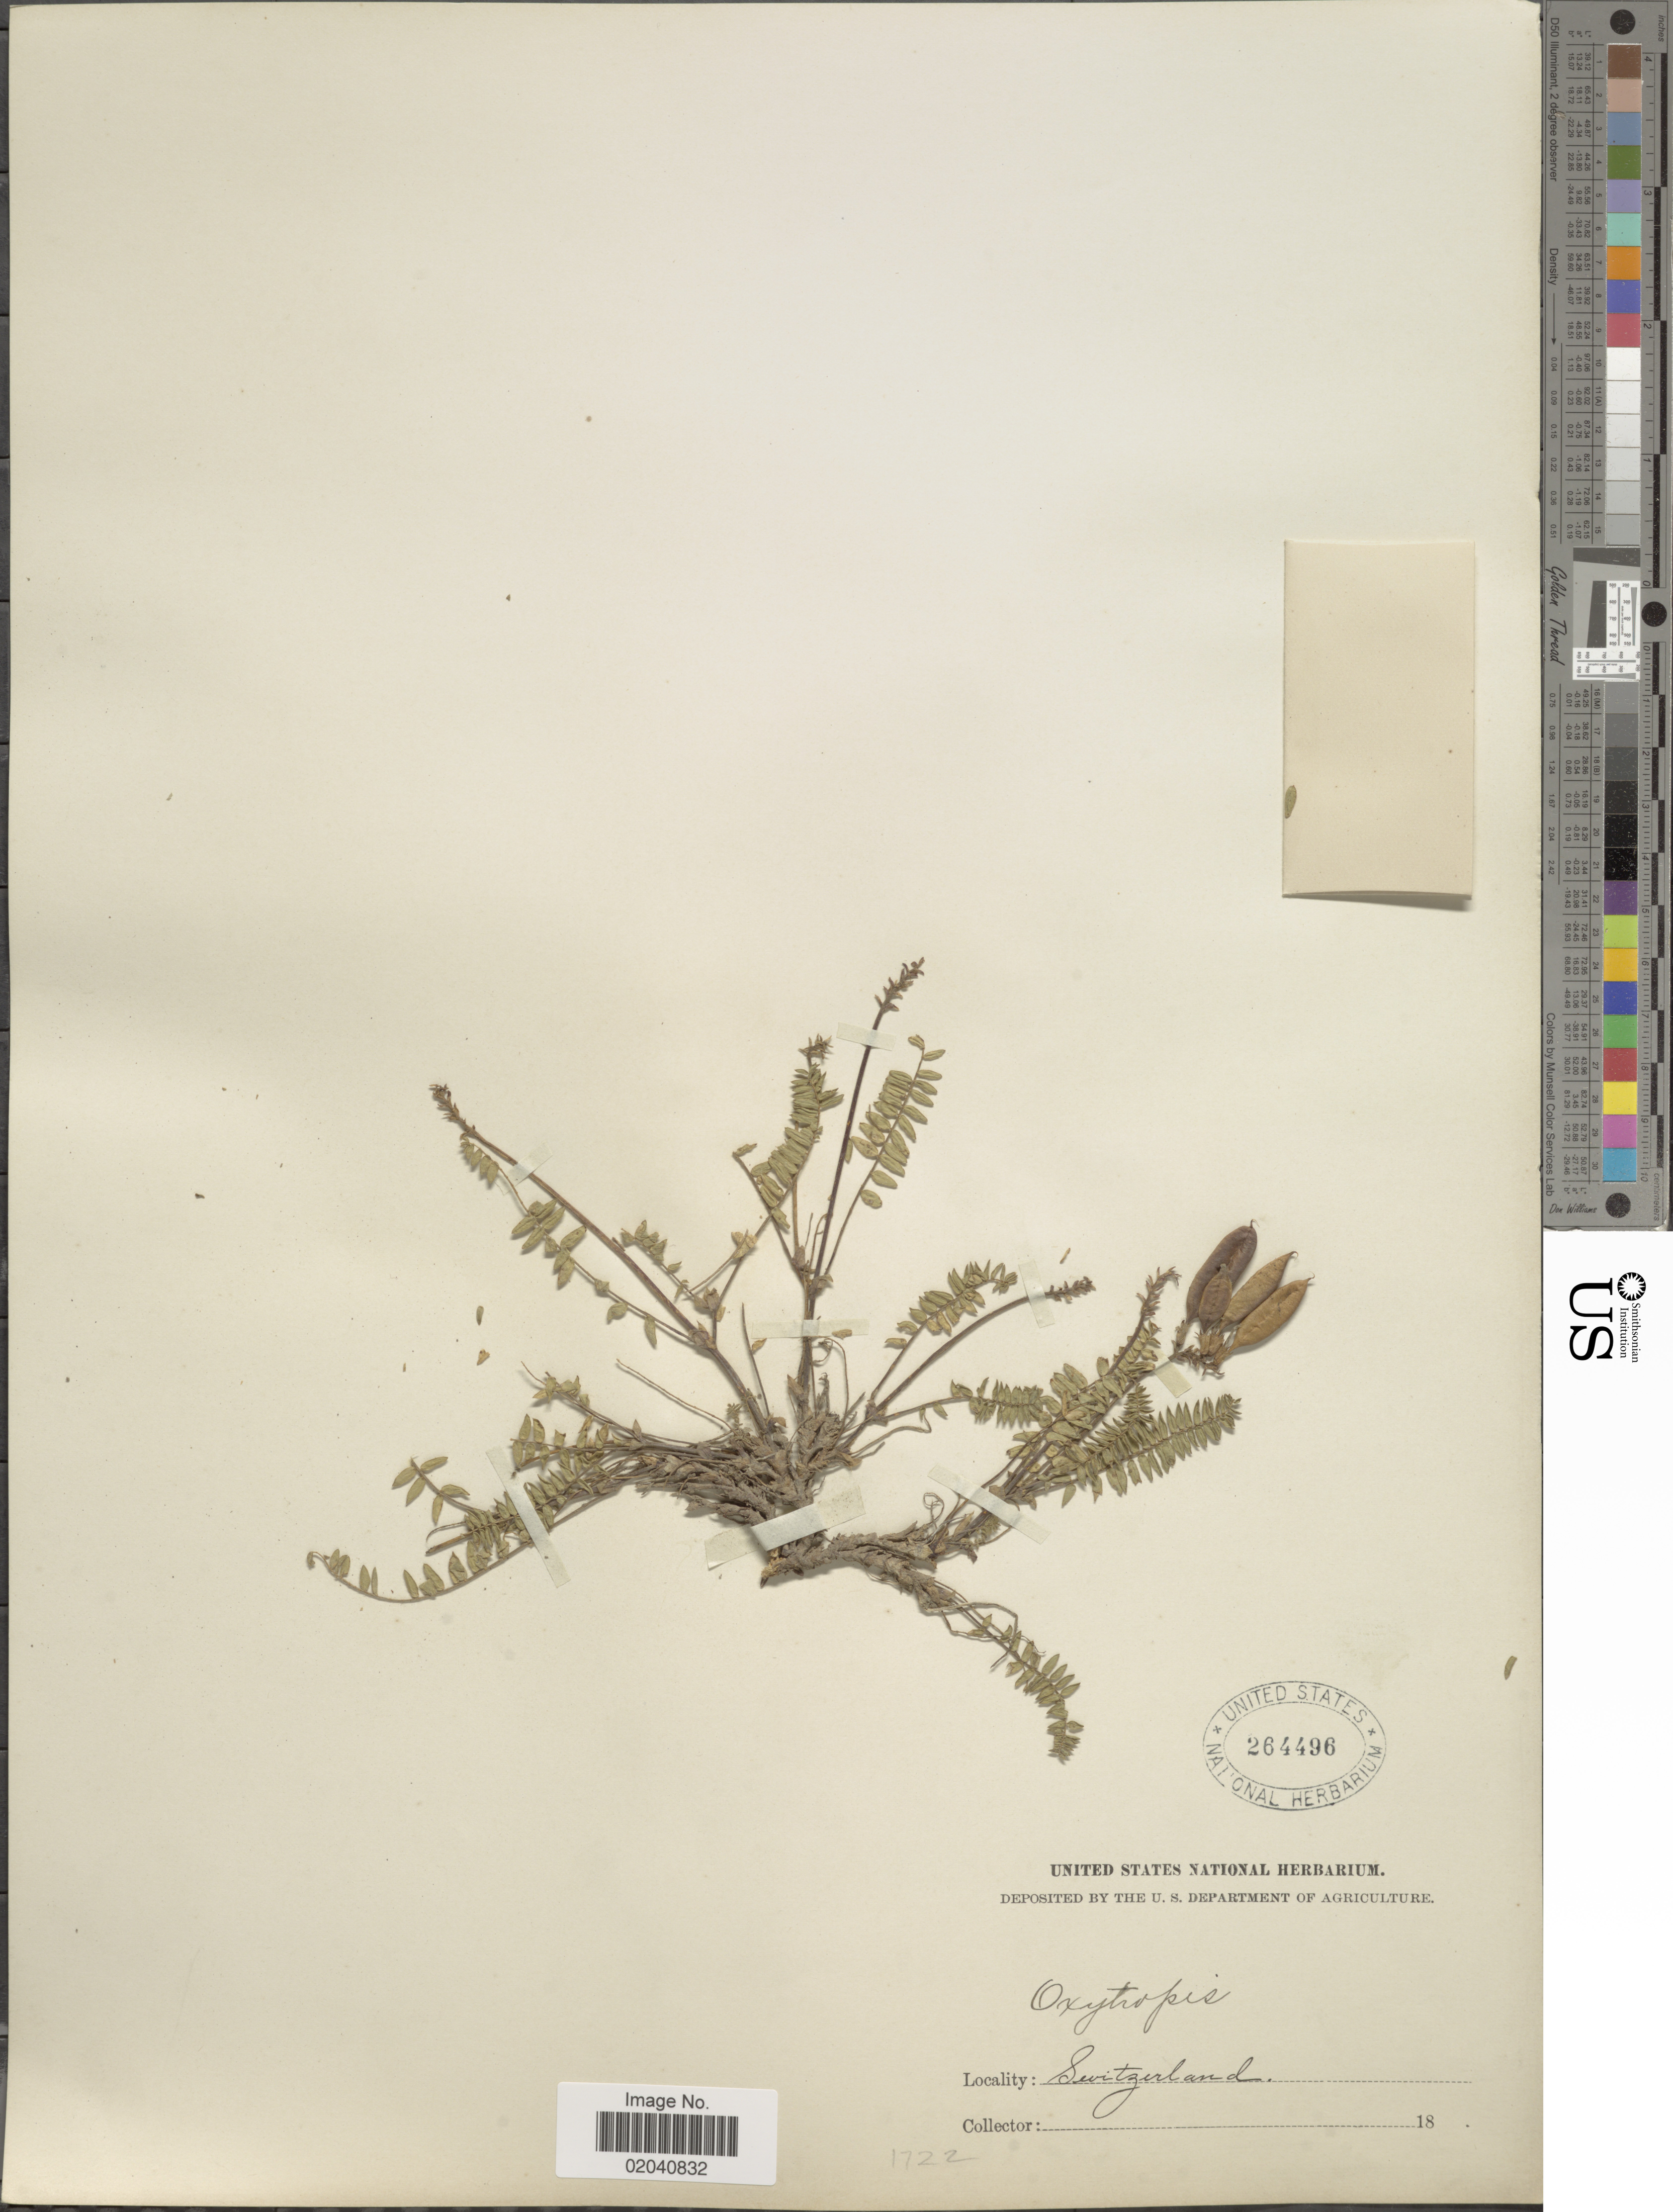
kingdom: Plantae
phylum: Tracheophyta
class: Magnoliopsida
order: Fabales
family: Fabaceae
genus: Oxytropis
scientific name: Oxytropis sp.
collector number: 1722*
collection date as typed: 18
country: Switzerland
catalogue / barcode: US 264496